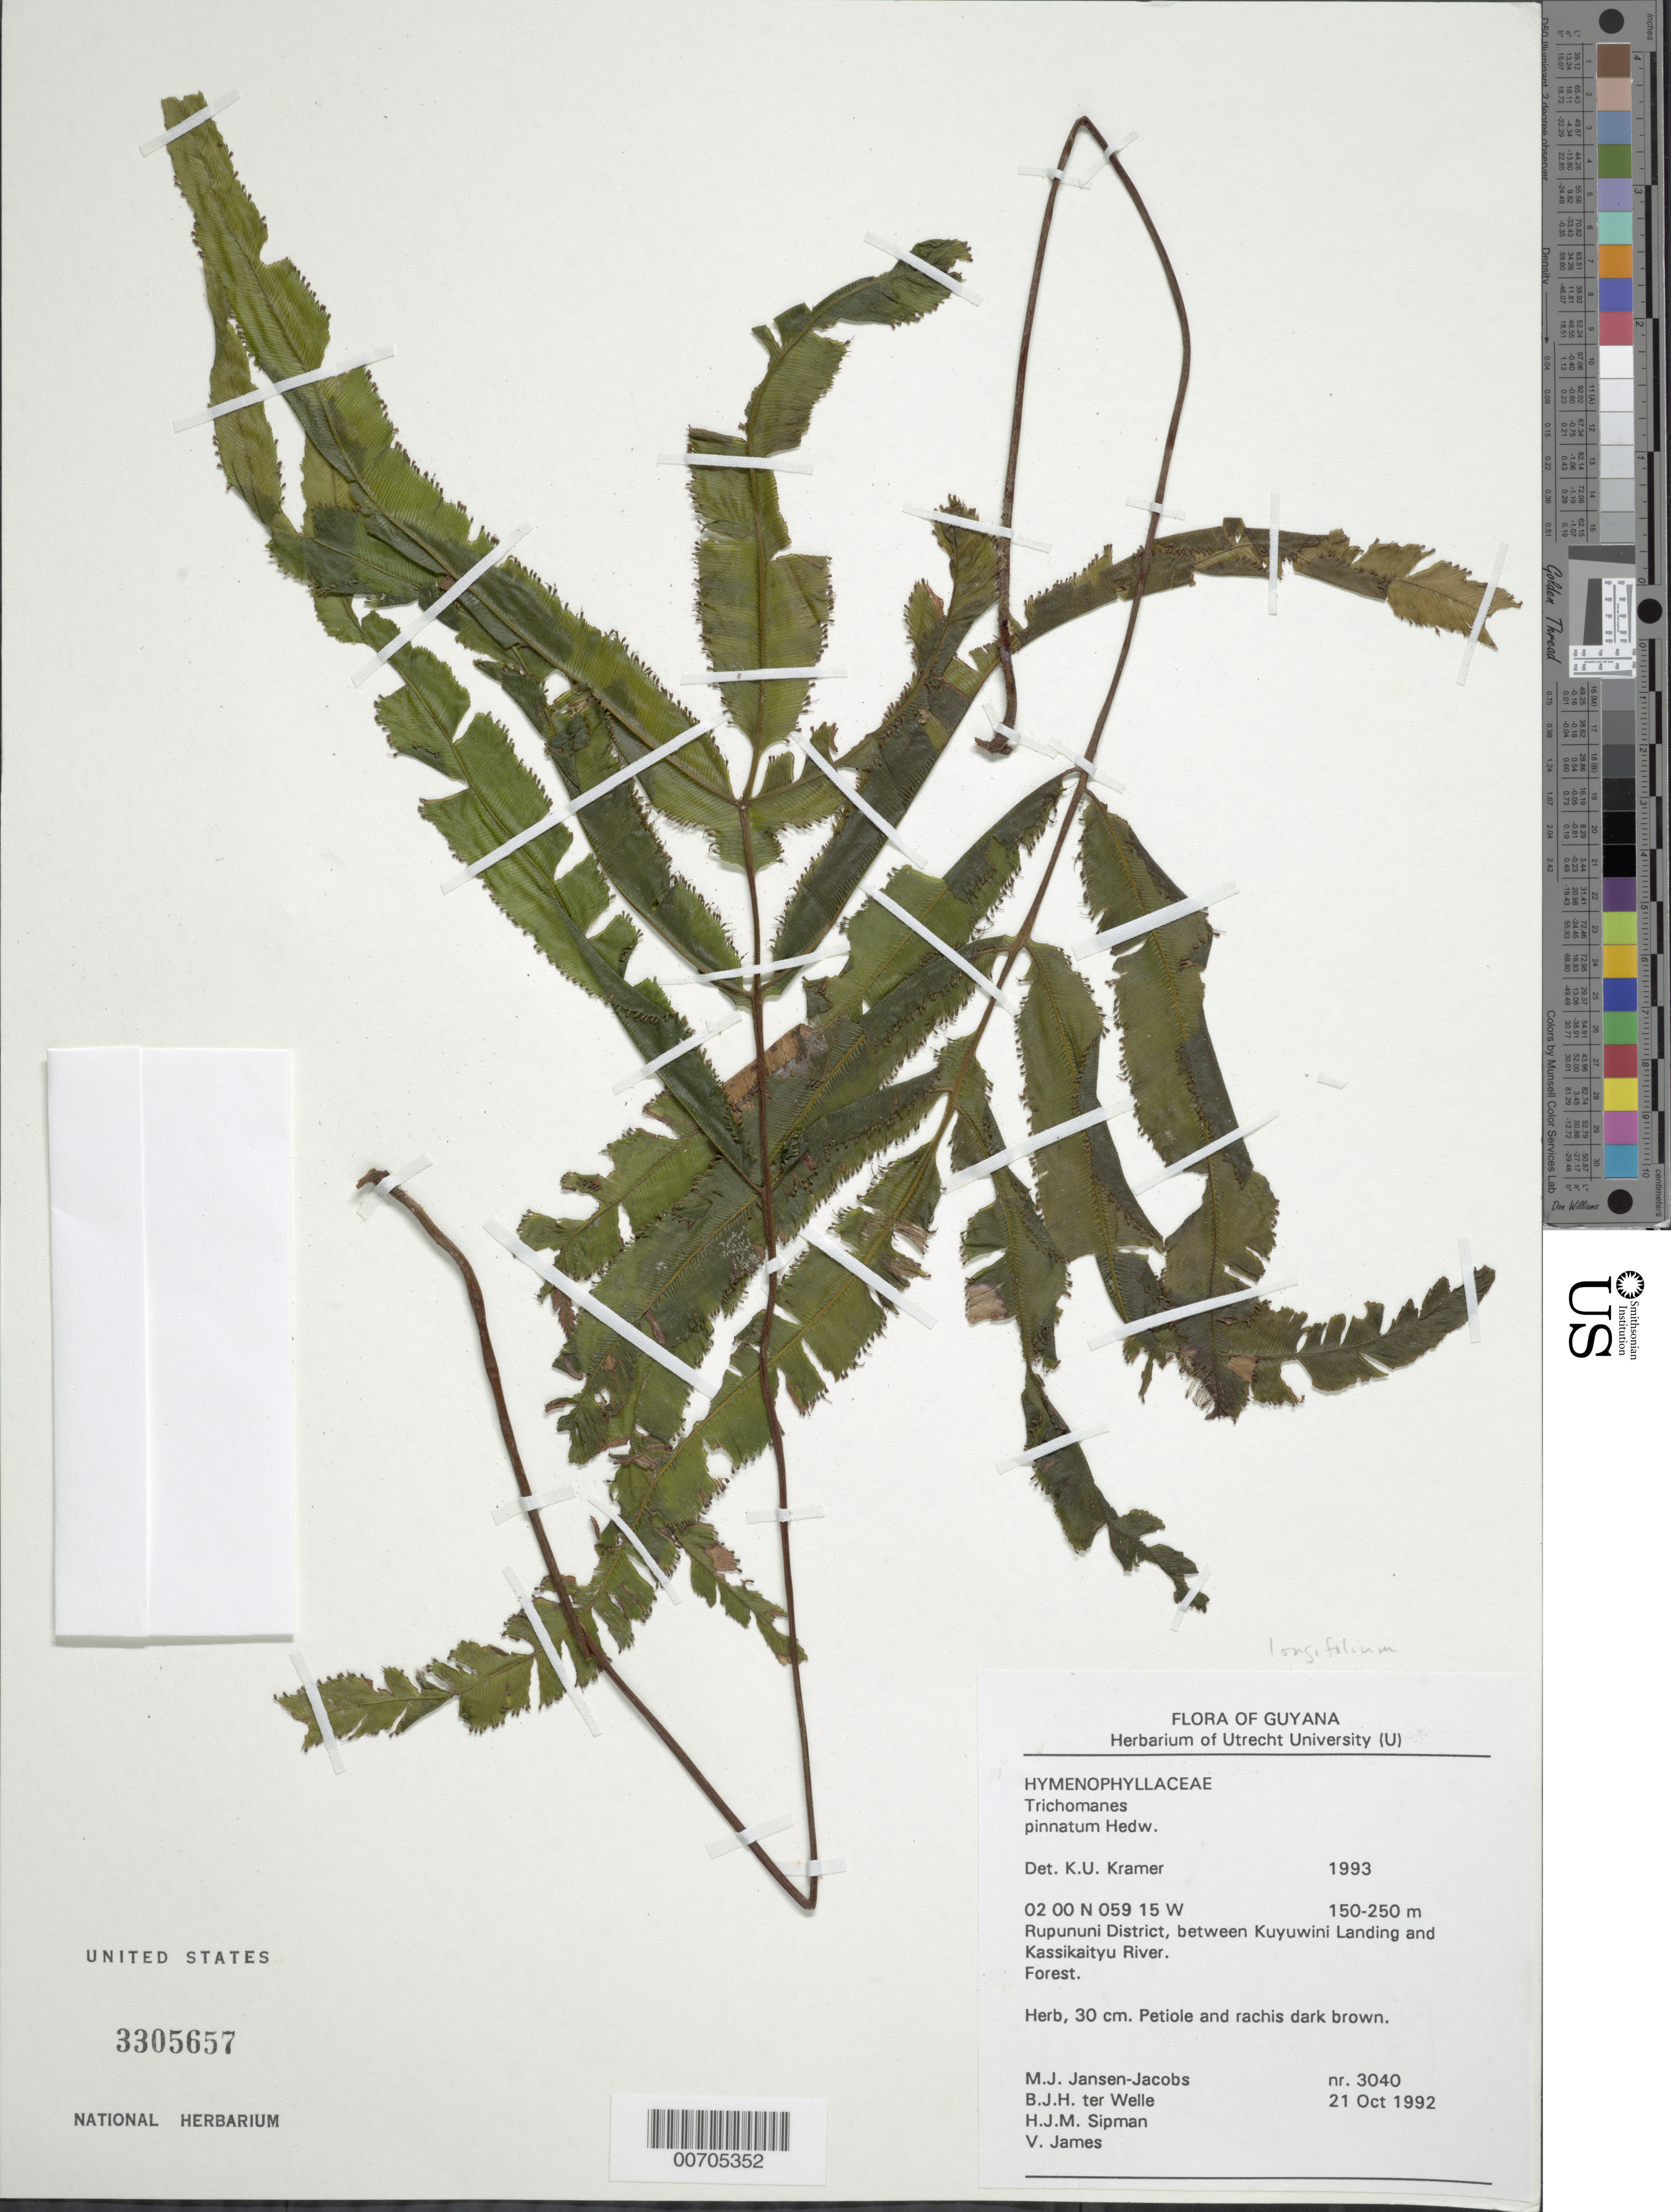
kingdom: Plantae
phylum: Tracheophyta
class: Polypodiopsida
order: Hymenophyllales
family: Hymenophyllaceae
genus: Trichomanes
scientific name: Trichomanes longifolium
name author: Desv.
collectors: M. J. Jansen-Jacobs, B. Welle, H. J. M. Sipman & V. James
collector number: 3040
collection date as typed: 21-Oct-92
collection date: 1992-10-21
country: Guyana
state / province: U. Takutu-U. Essequibo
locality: Rupununi District, between Kuyuwini Landing and Kassikaityu River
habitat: Forest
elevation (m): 150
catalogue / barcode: US 3305657